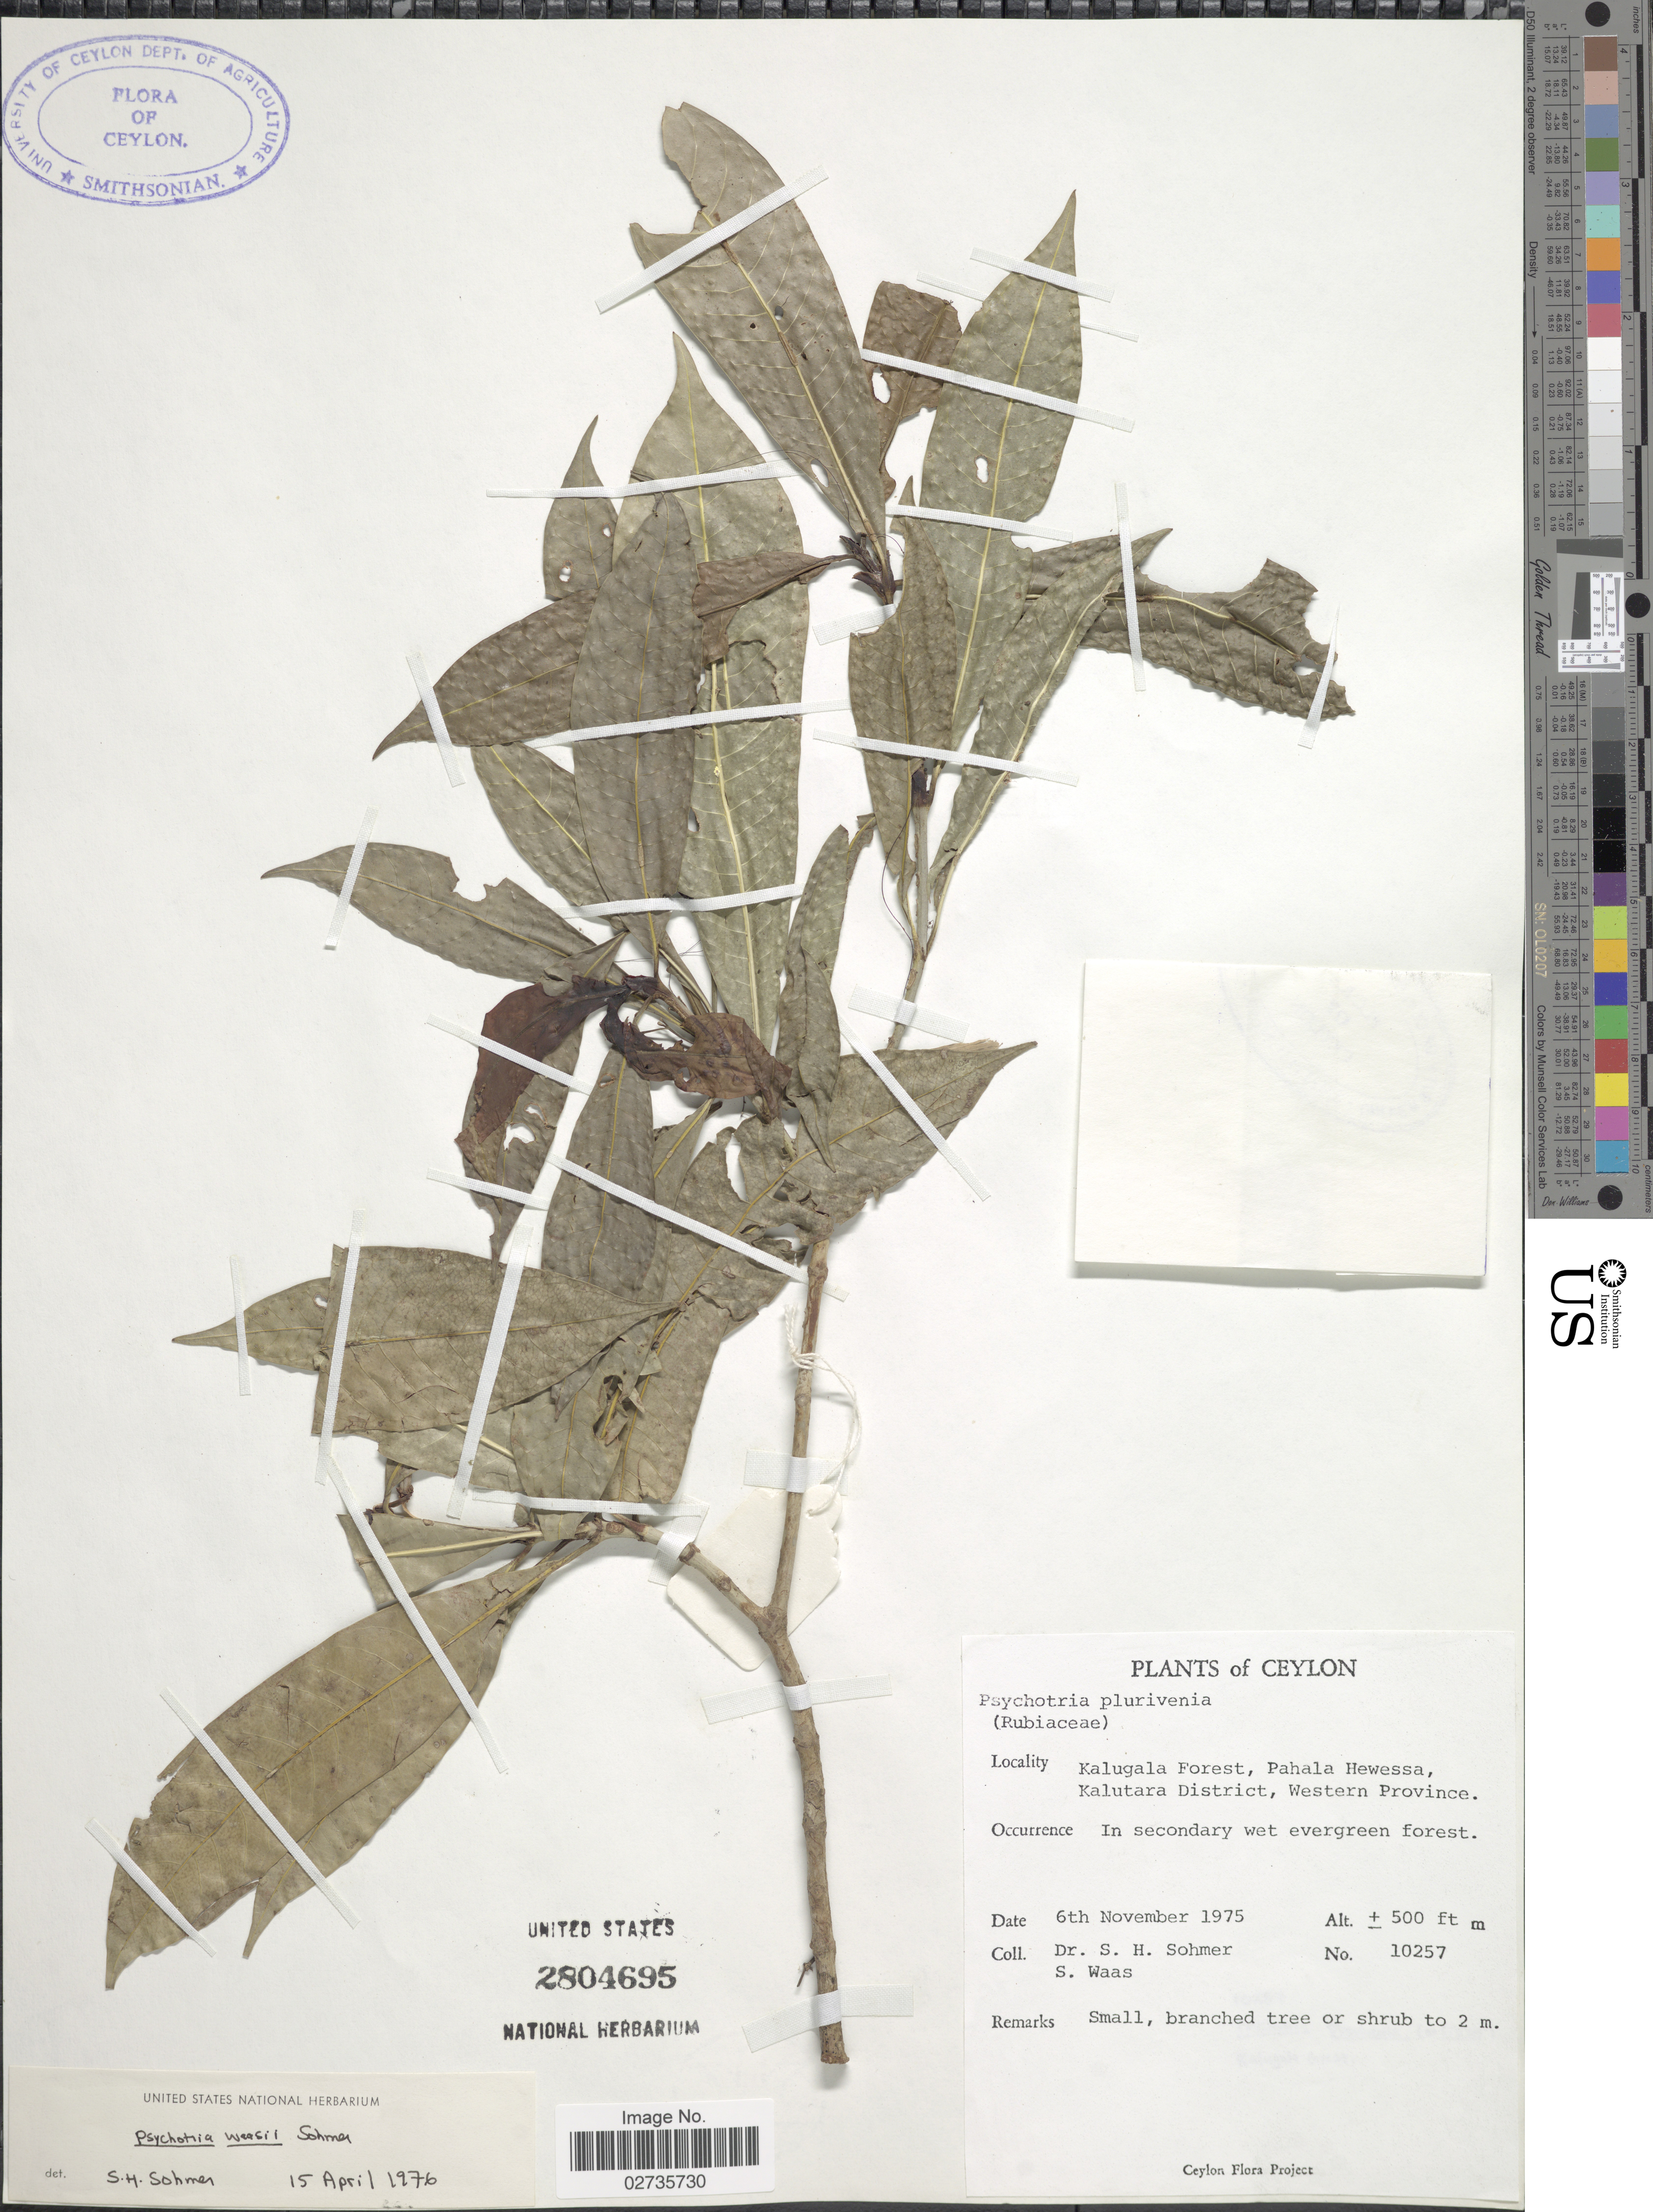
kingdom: Plantae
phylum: Tracheophyta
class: Magnoliopsida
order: Gentianales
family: Rubiaceae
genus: Psychotria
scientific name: Psychotria waasii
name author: Sohmer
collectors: S. H. Sohmer & S. Waas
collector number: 10257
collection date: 1975-11-06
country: Sri Lanka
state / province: Western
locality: Ceylon, Kalugala Forest, Pahala Hewessa, Kalutara District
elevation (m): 152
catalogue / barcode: US 2804695